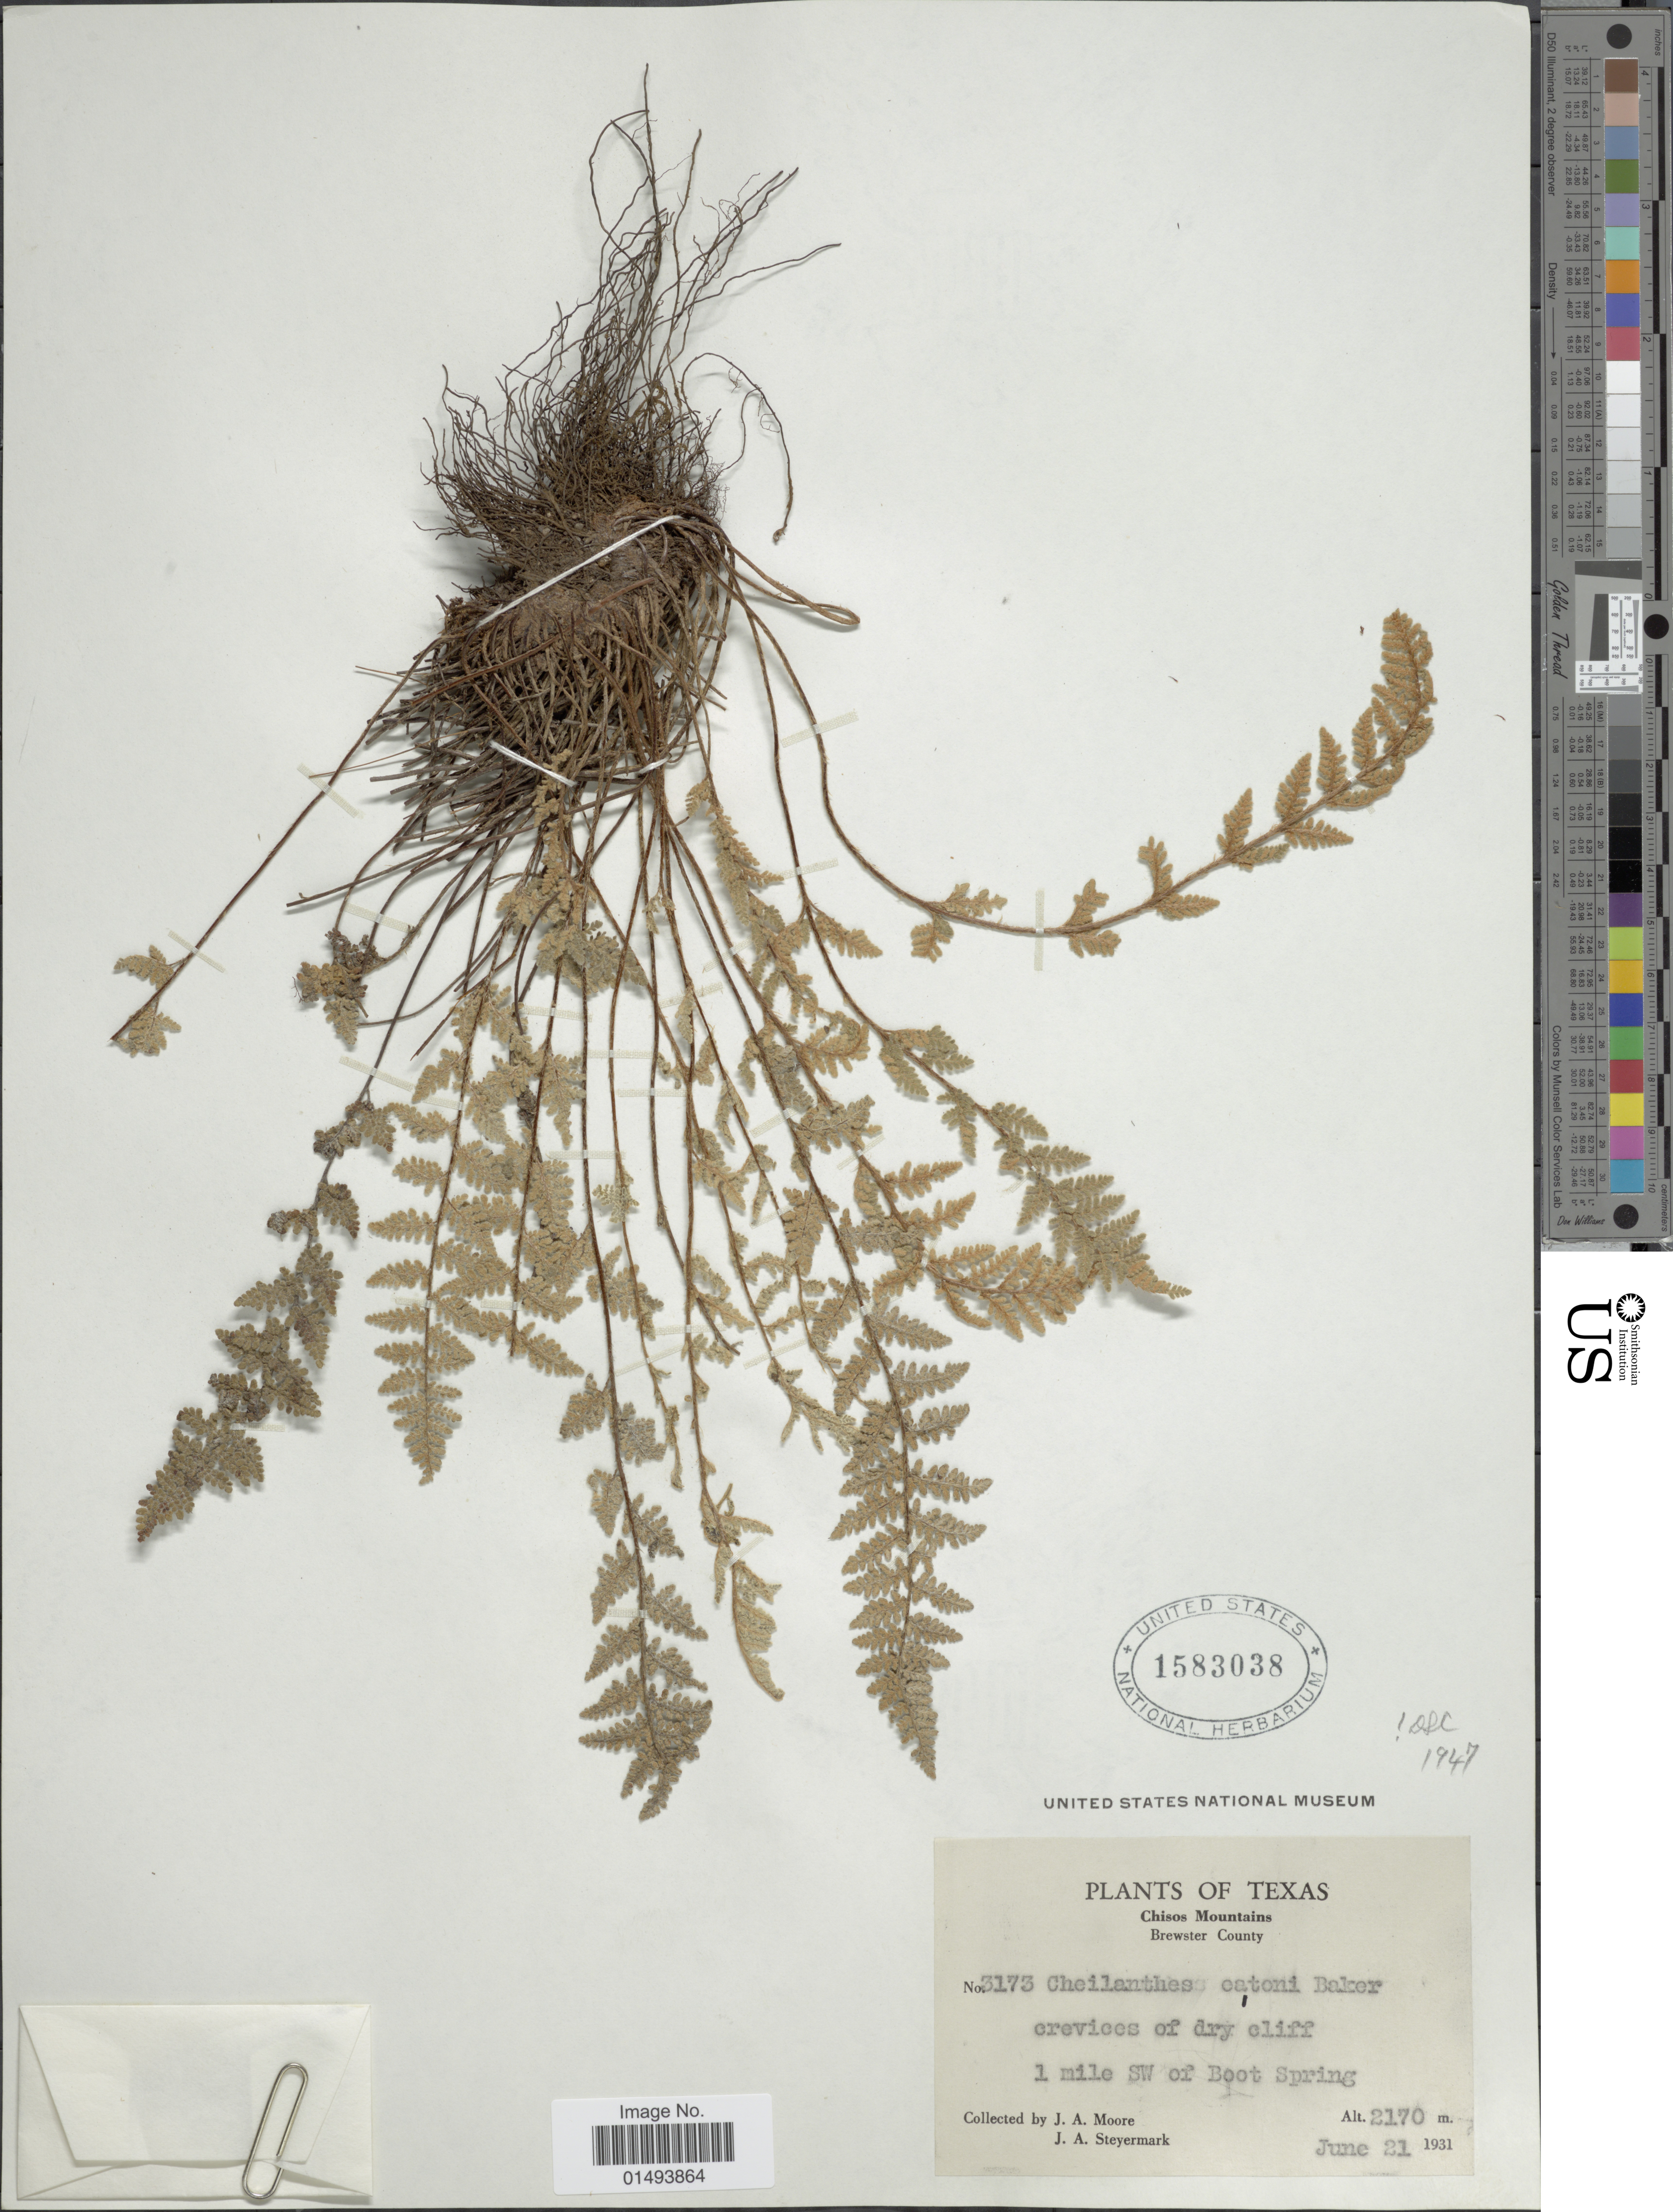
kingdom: Plantae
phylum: Tracheophyta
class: Polypodiopsida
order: Polypodiales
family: Pteridaceae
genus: Myriopteris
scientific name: Myriopteris rufa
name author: Fée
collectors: J. A. Moore & J. Steyermark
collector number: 3173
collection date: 1931-06-21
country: United States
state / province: Texas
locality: Plants of Texas, Chisos Mountains, Brewester County, crevices of dry cliff 1 mile SW of Boot Spring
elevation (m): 2170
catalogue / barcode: US 1583038